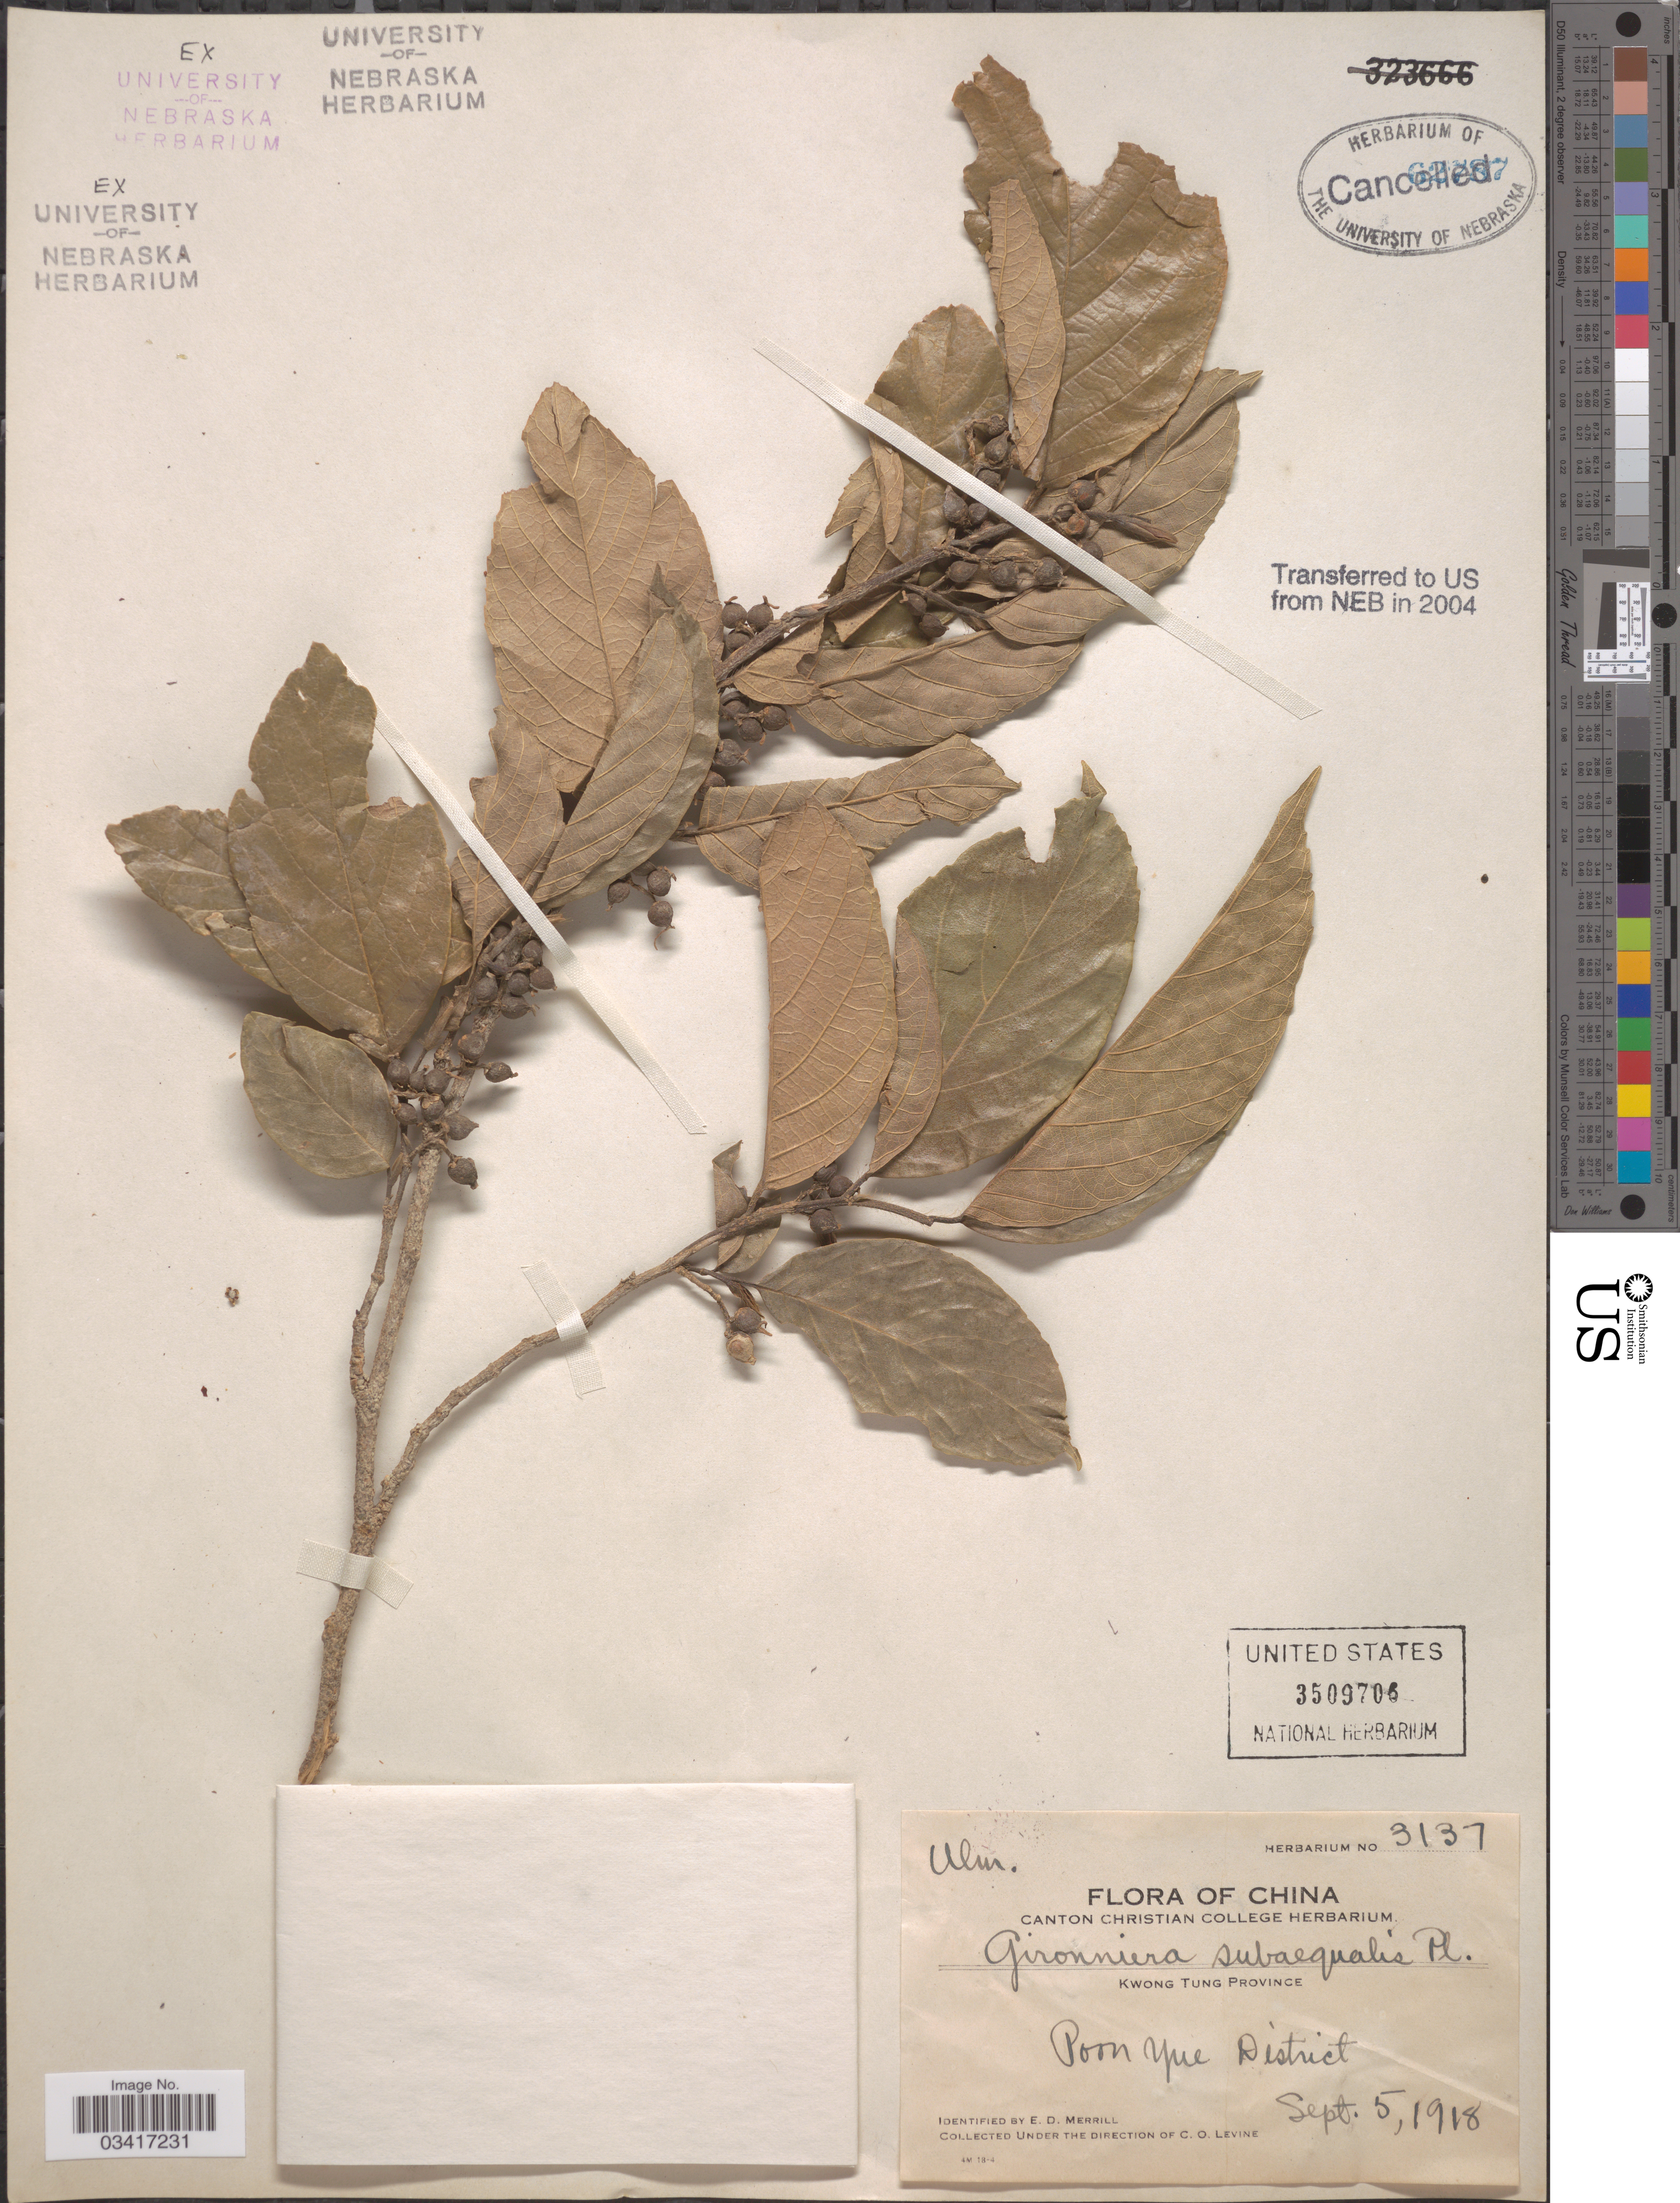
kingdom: Plantae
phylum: Tracheophyta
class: Magnoliopsida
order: Rosales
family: Cannabaceae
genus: Gironniera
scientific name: Gironniera subaequalis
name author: Planch.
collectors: C. O. Levine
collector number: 3137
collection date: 1918-09-05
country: China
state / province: Guangdong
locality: Kwong Tung Province, Poon yue District.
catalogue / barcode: US 3509706